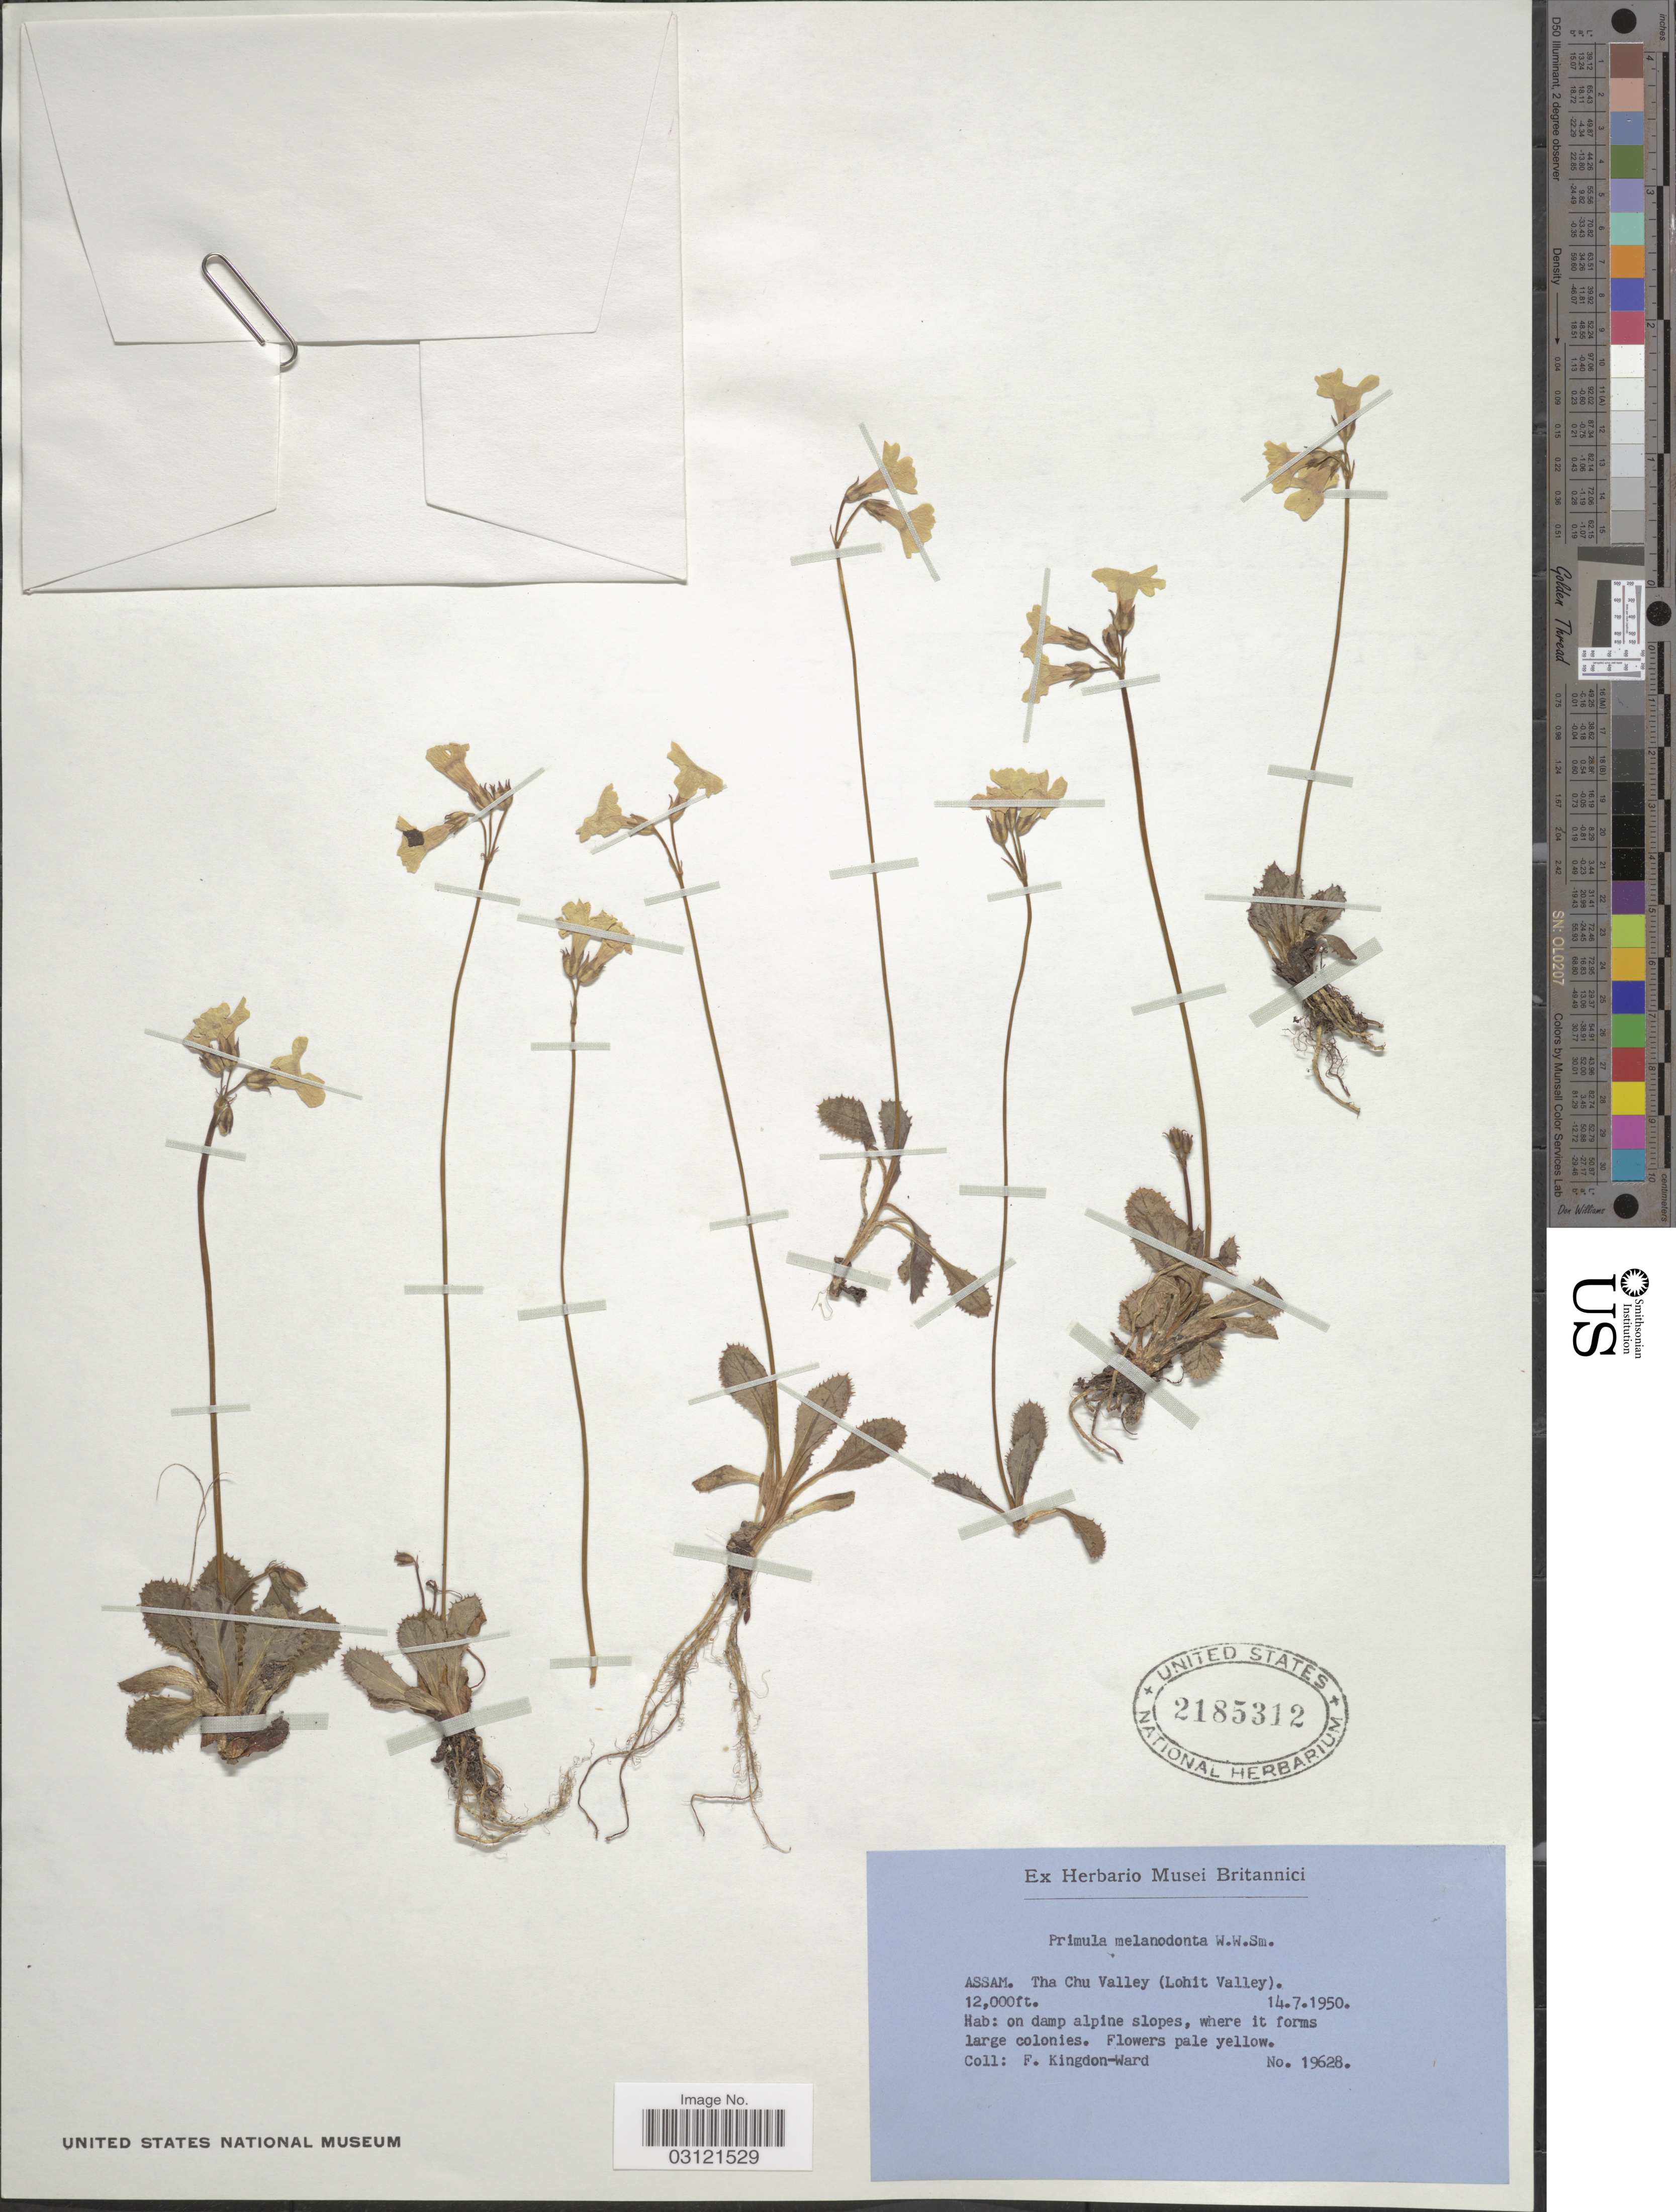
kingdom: Plantae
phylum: Tracheophyta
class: Magnoliopsida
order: Ericales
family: Primulaceae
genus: Primula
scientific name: Primula melanodonta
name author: W.W. Sm.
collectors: F. Kingdon Ward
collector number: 19628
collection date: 1950-07-14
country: India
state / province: Assam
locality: Tha Chu Valley (Lohit Valley).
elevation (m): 3658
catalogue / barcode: US 2185312